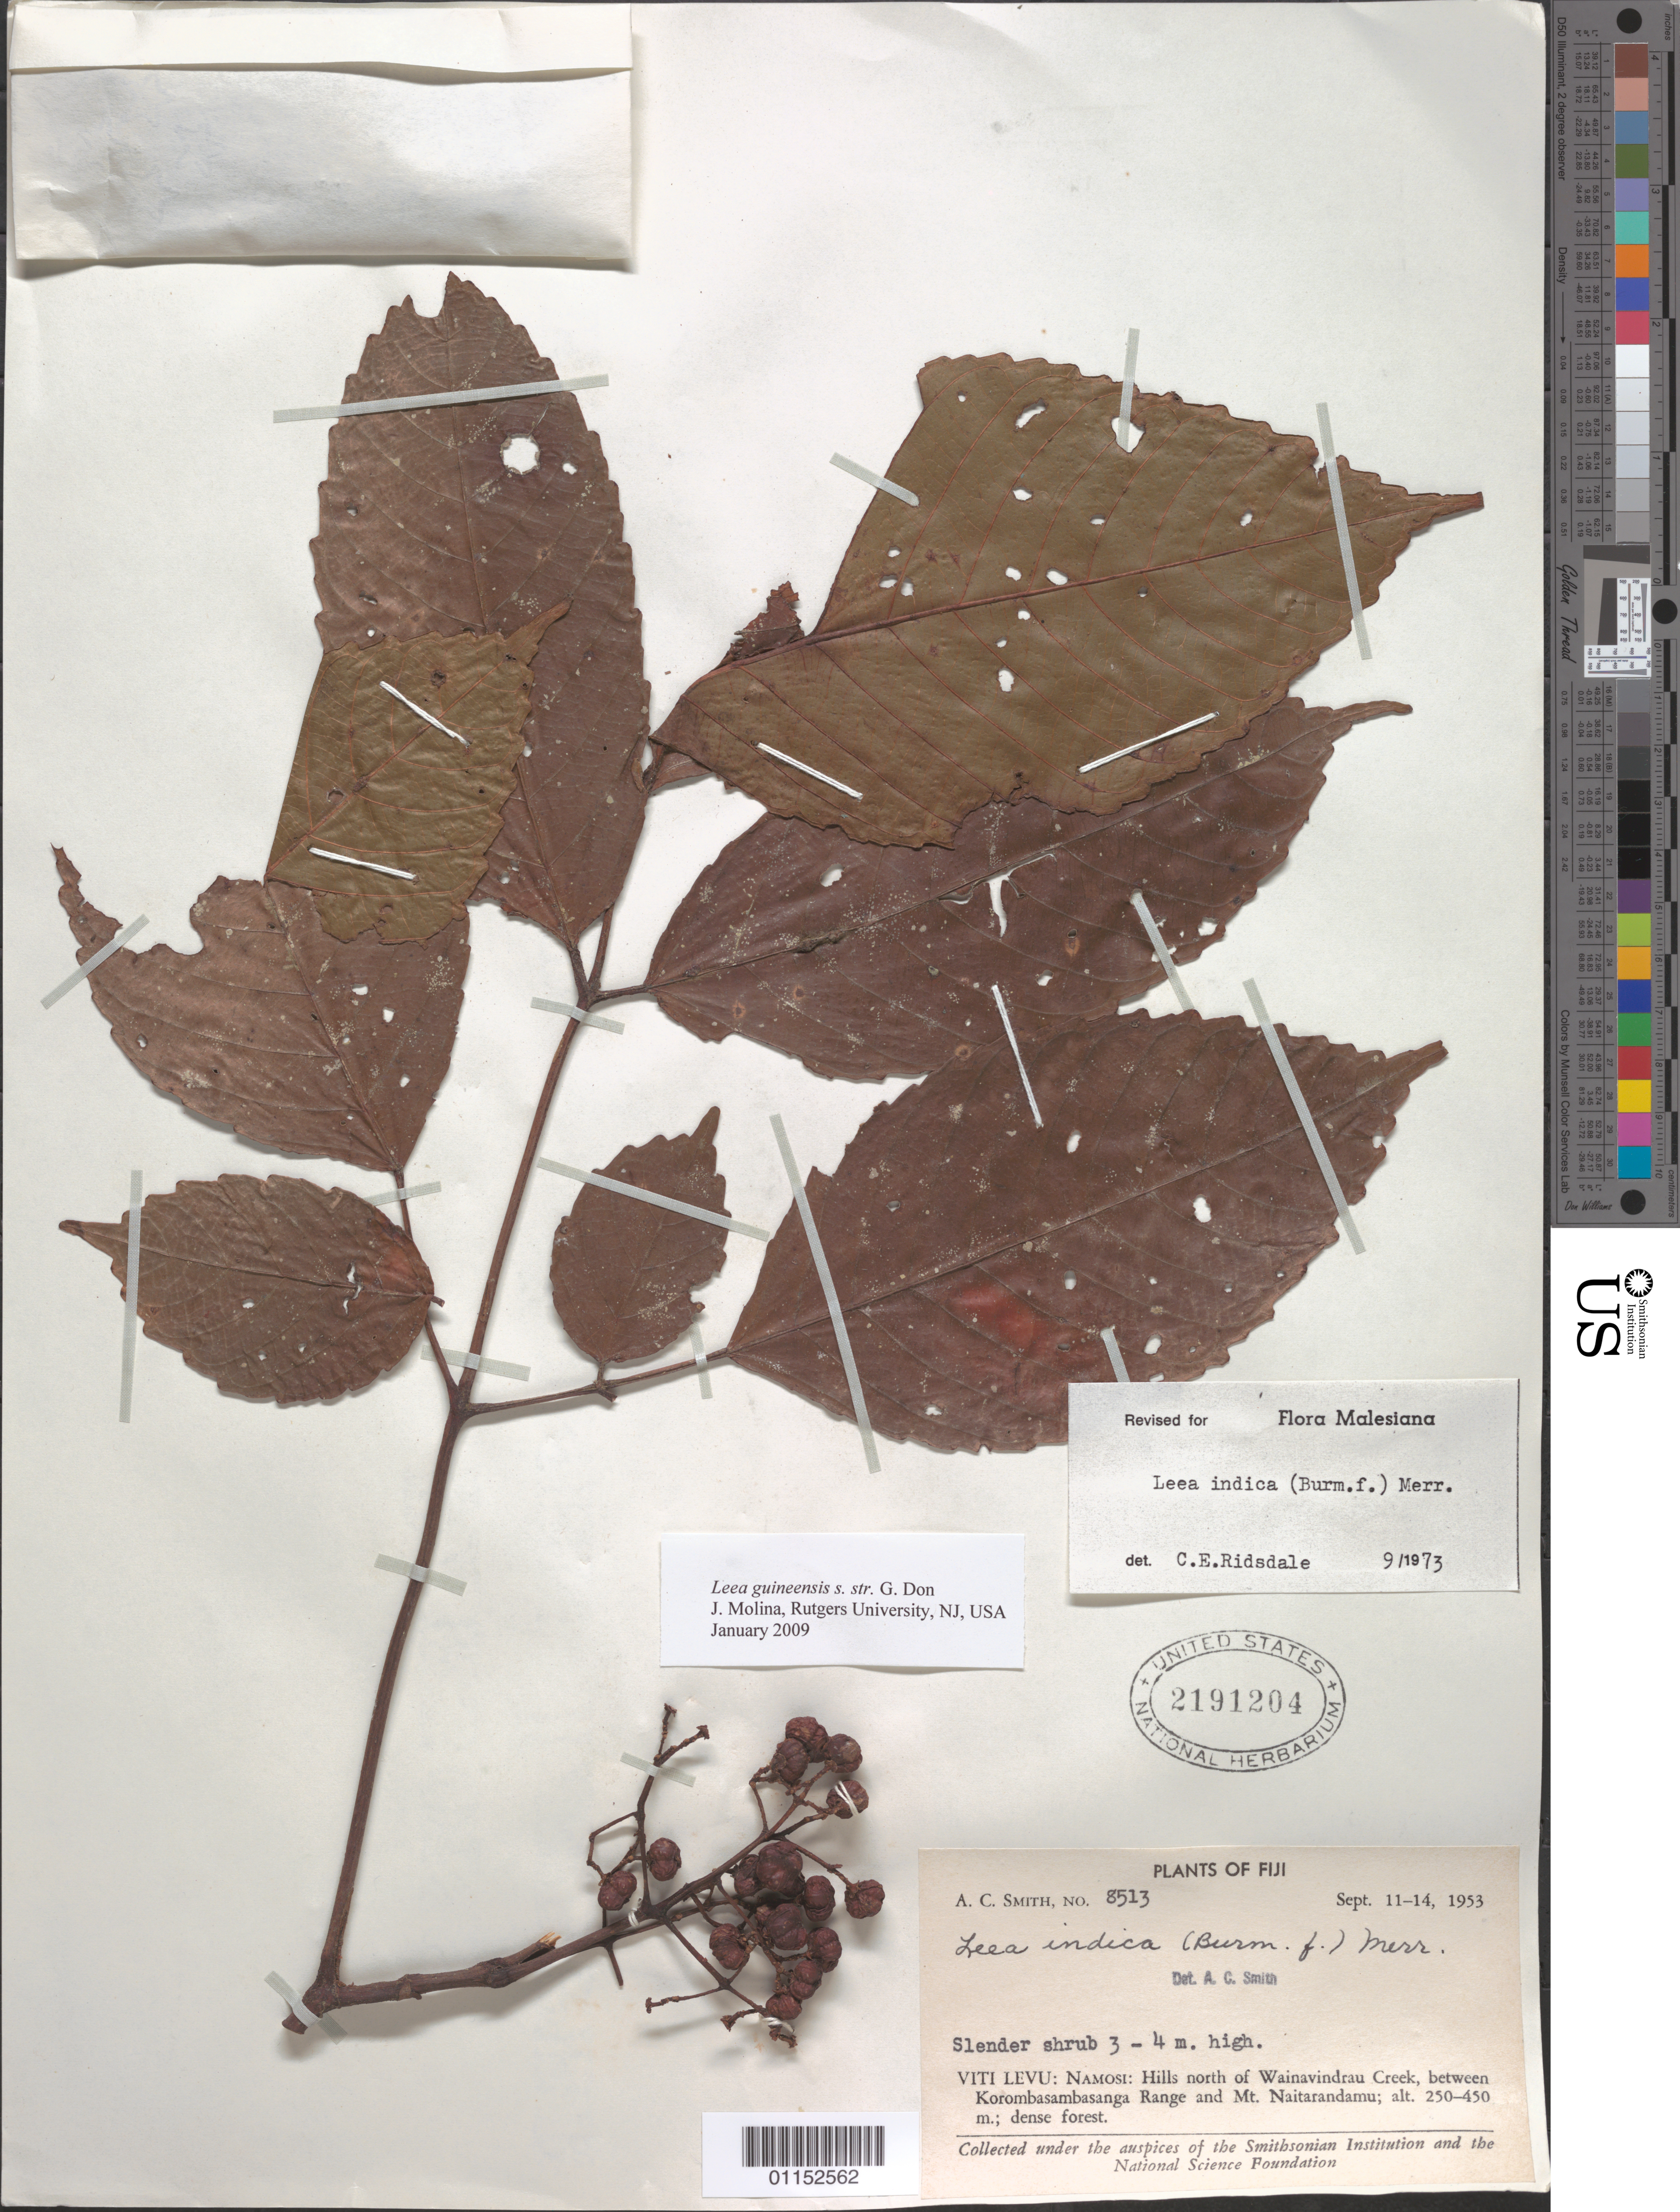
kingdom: Plantae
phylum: Tracheophyta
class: Magnoliopsida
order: Vitales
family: Vitaceae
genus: Leea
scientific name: Leea guineensis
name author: G. Don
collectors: A. C. Smith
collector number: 8513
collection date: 1953-09-11/1953-09-14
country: Fiji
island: Viti Levu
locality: Namosi: Hills N of Wainavindrau Creek, between Korombasambasanga Range and Mt Naitarandamu.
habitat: Slender shrub. Dense forest.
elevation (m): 250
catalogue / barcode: US 2191204